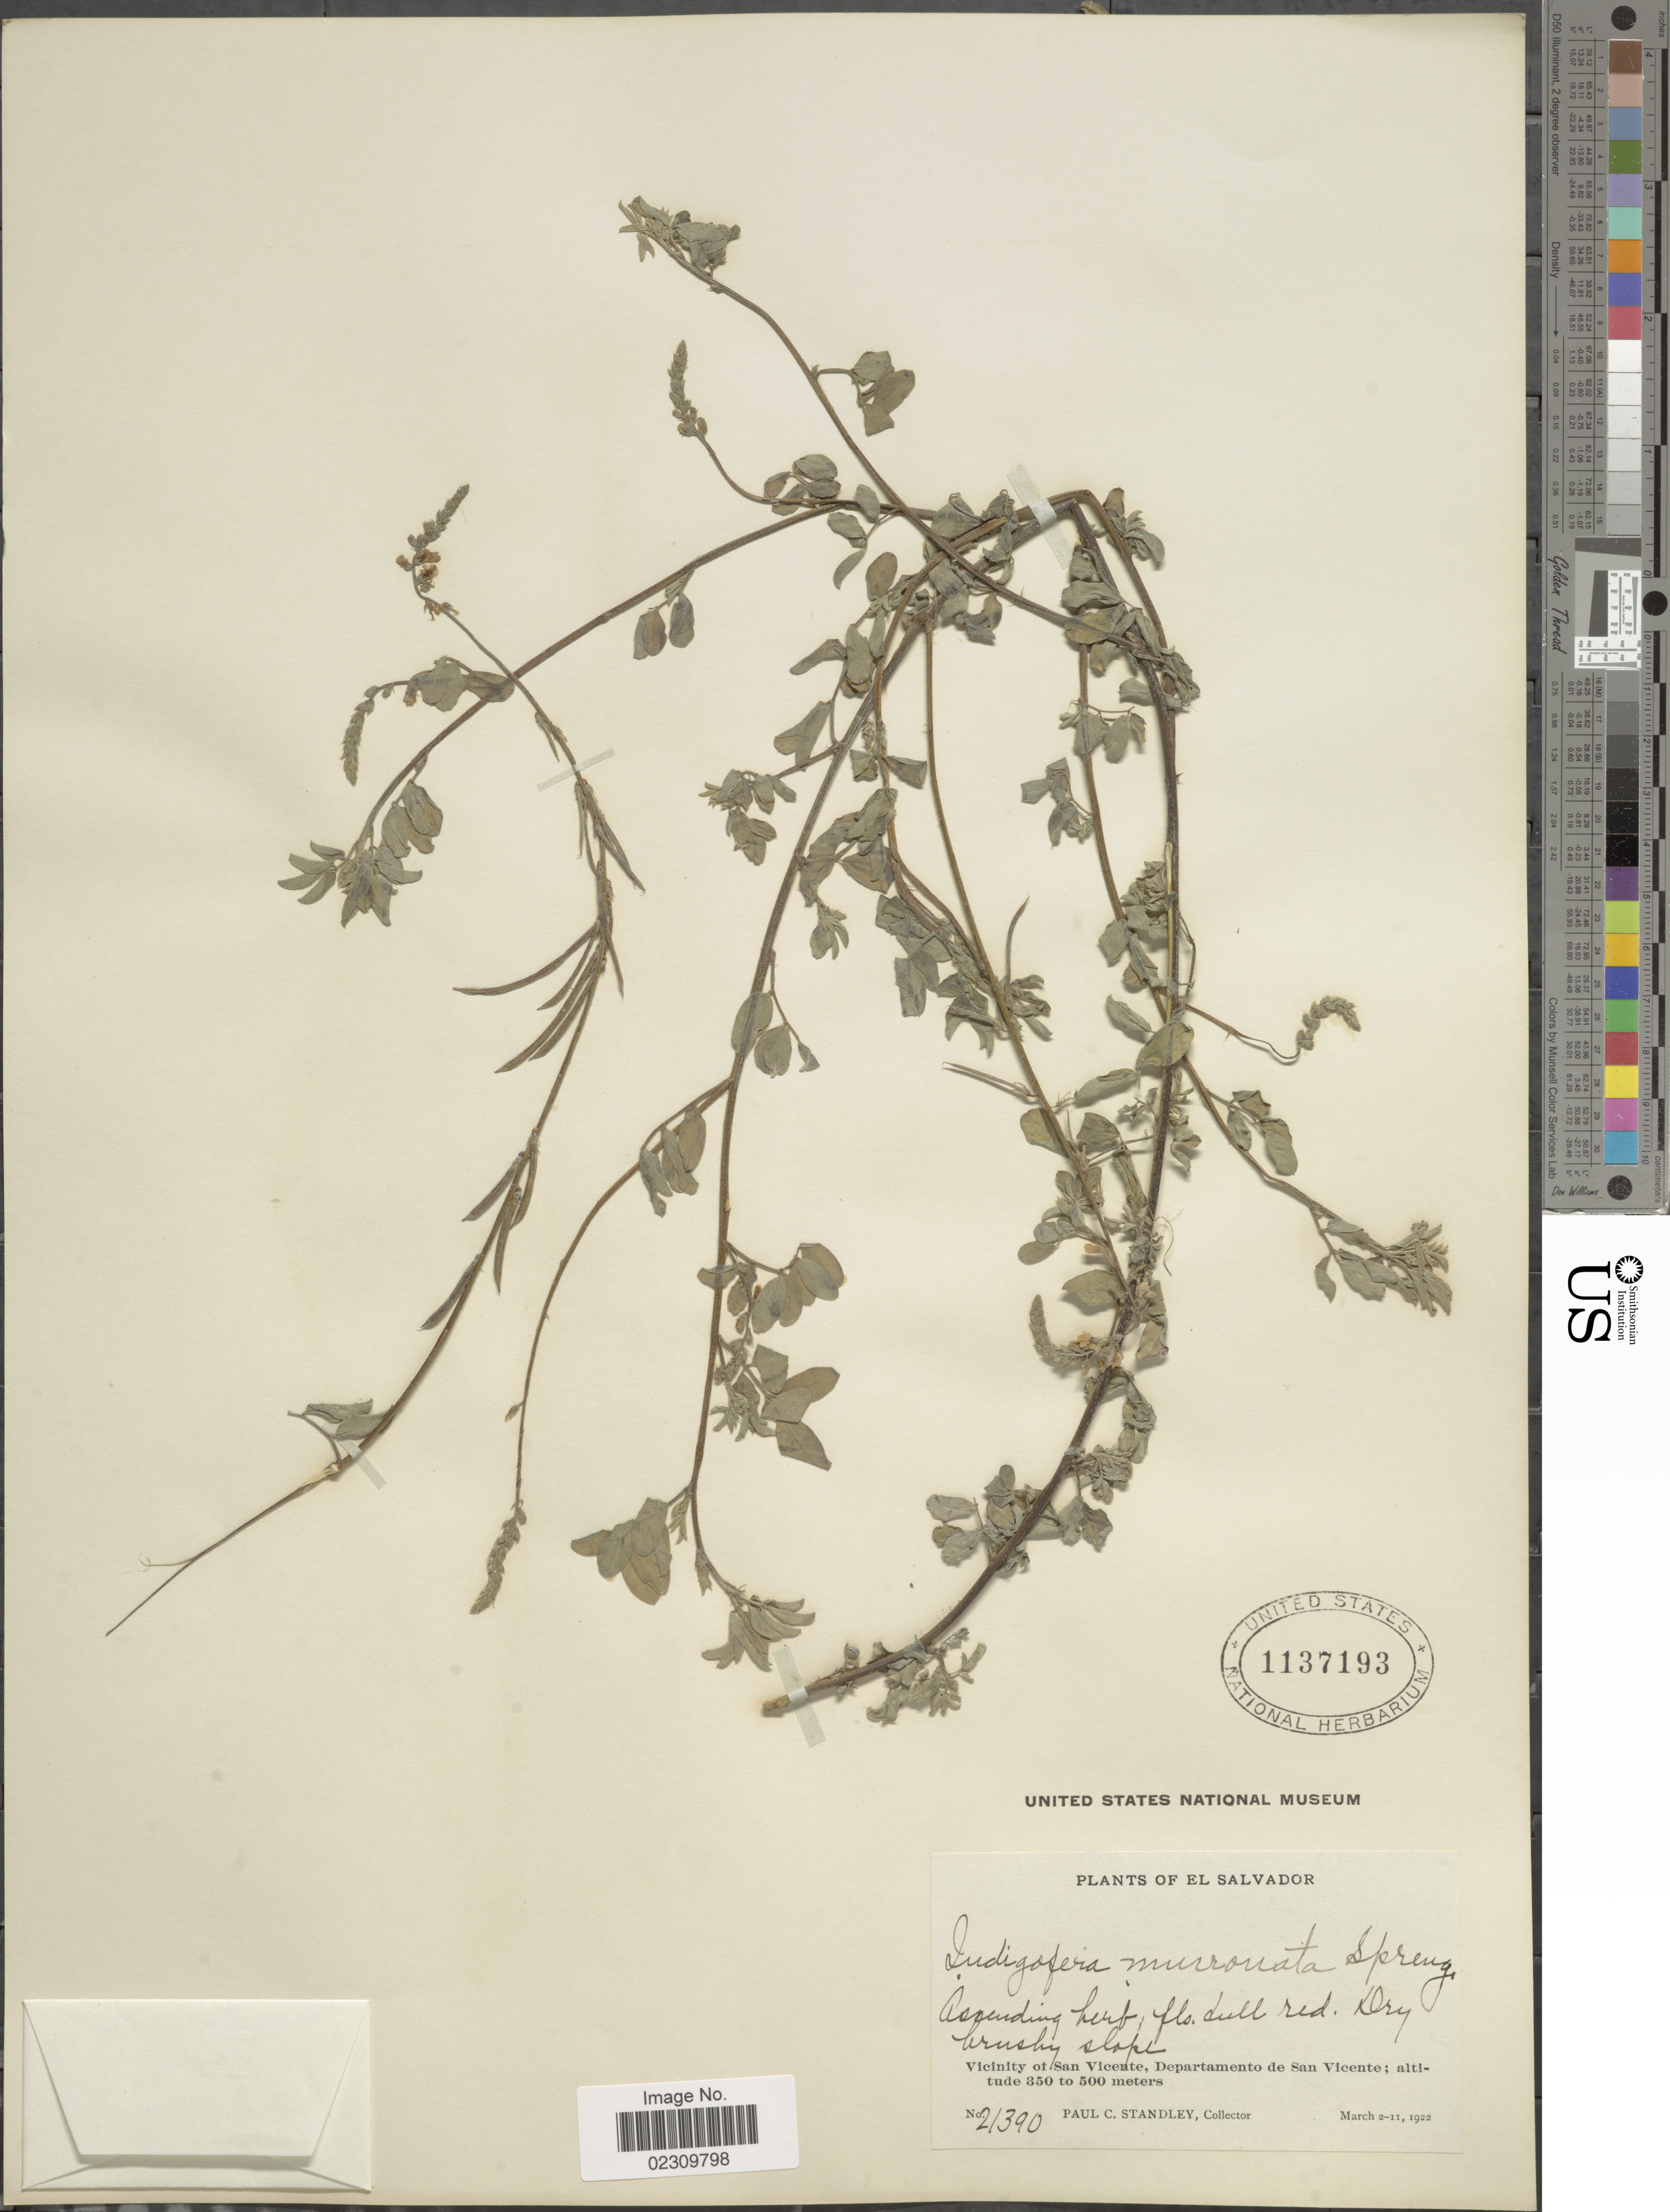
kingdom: Plantae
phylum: Tracheophyta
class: Magnoliopsida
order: Fabales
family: Fabaceae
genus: Indigofera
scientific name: Indigofera mucronata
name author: Lam.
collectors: P. C. Standley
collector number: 21390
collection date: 1922-03-02/1922-03-11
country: El Salvador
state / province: San Vincente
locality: Vicinity of San Vicente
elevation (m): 350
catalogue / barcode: US 1137193